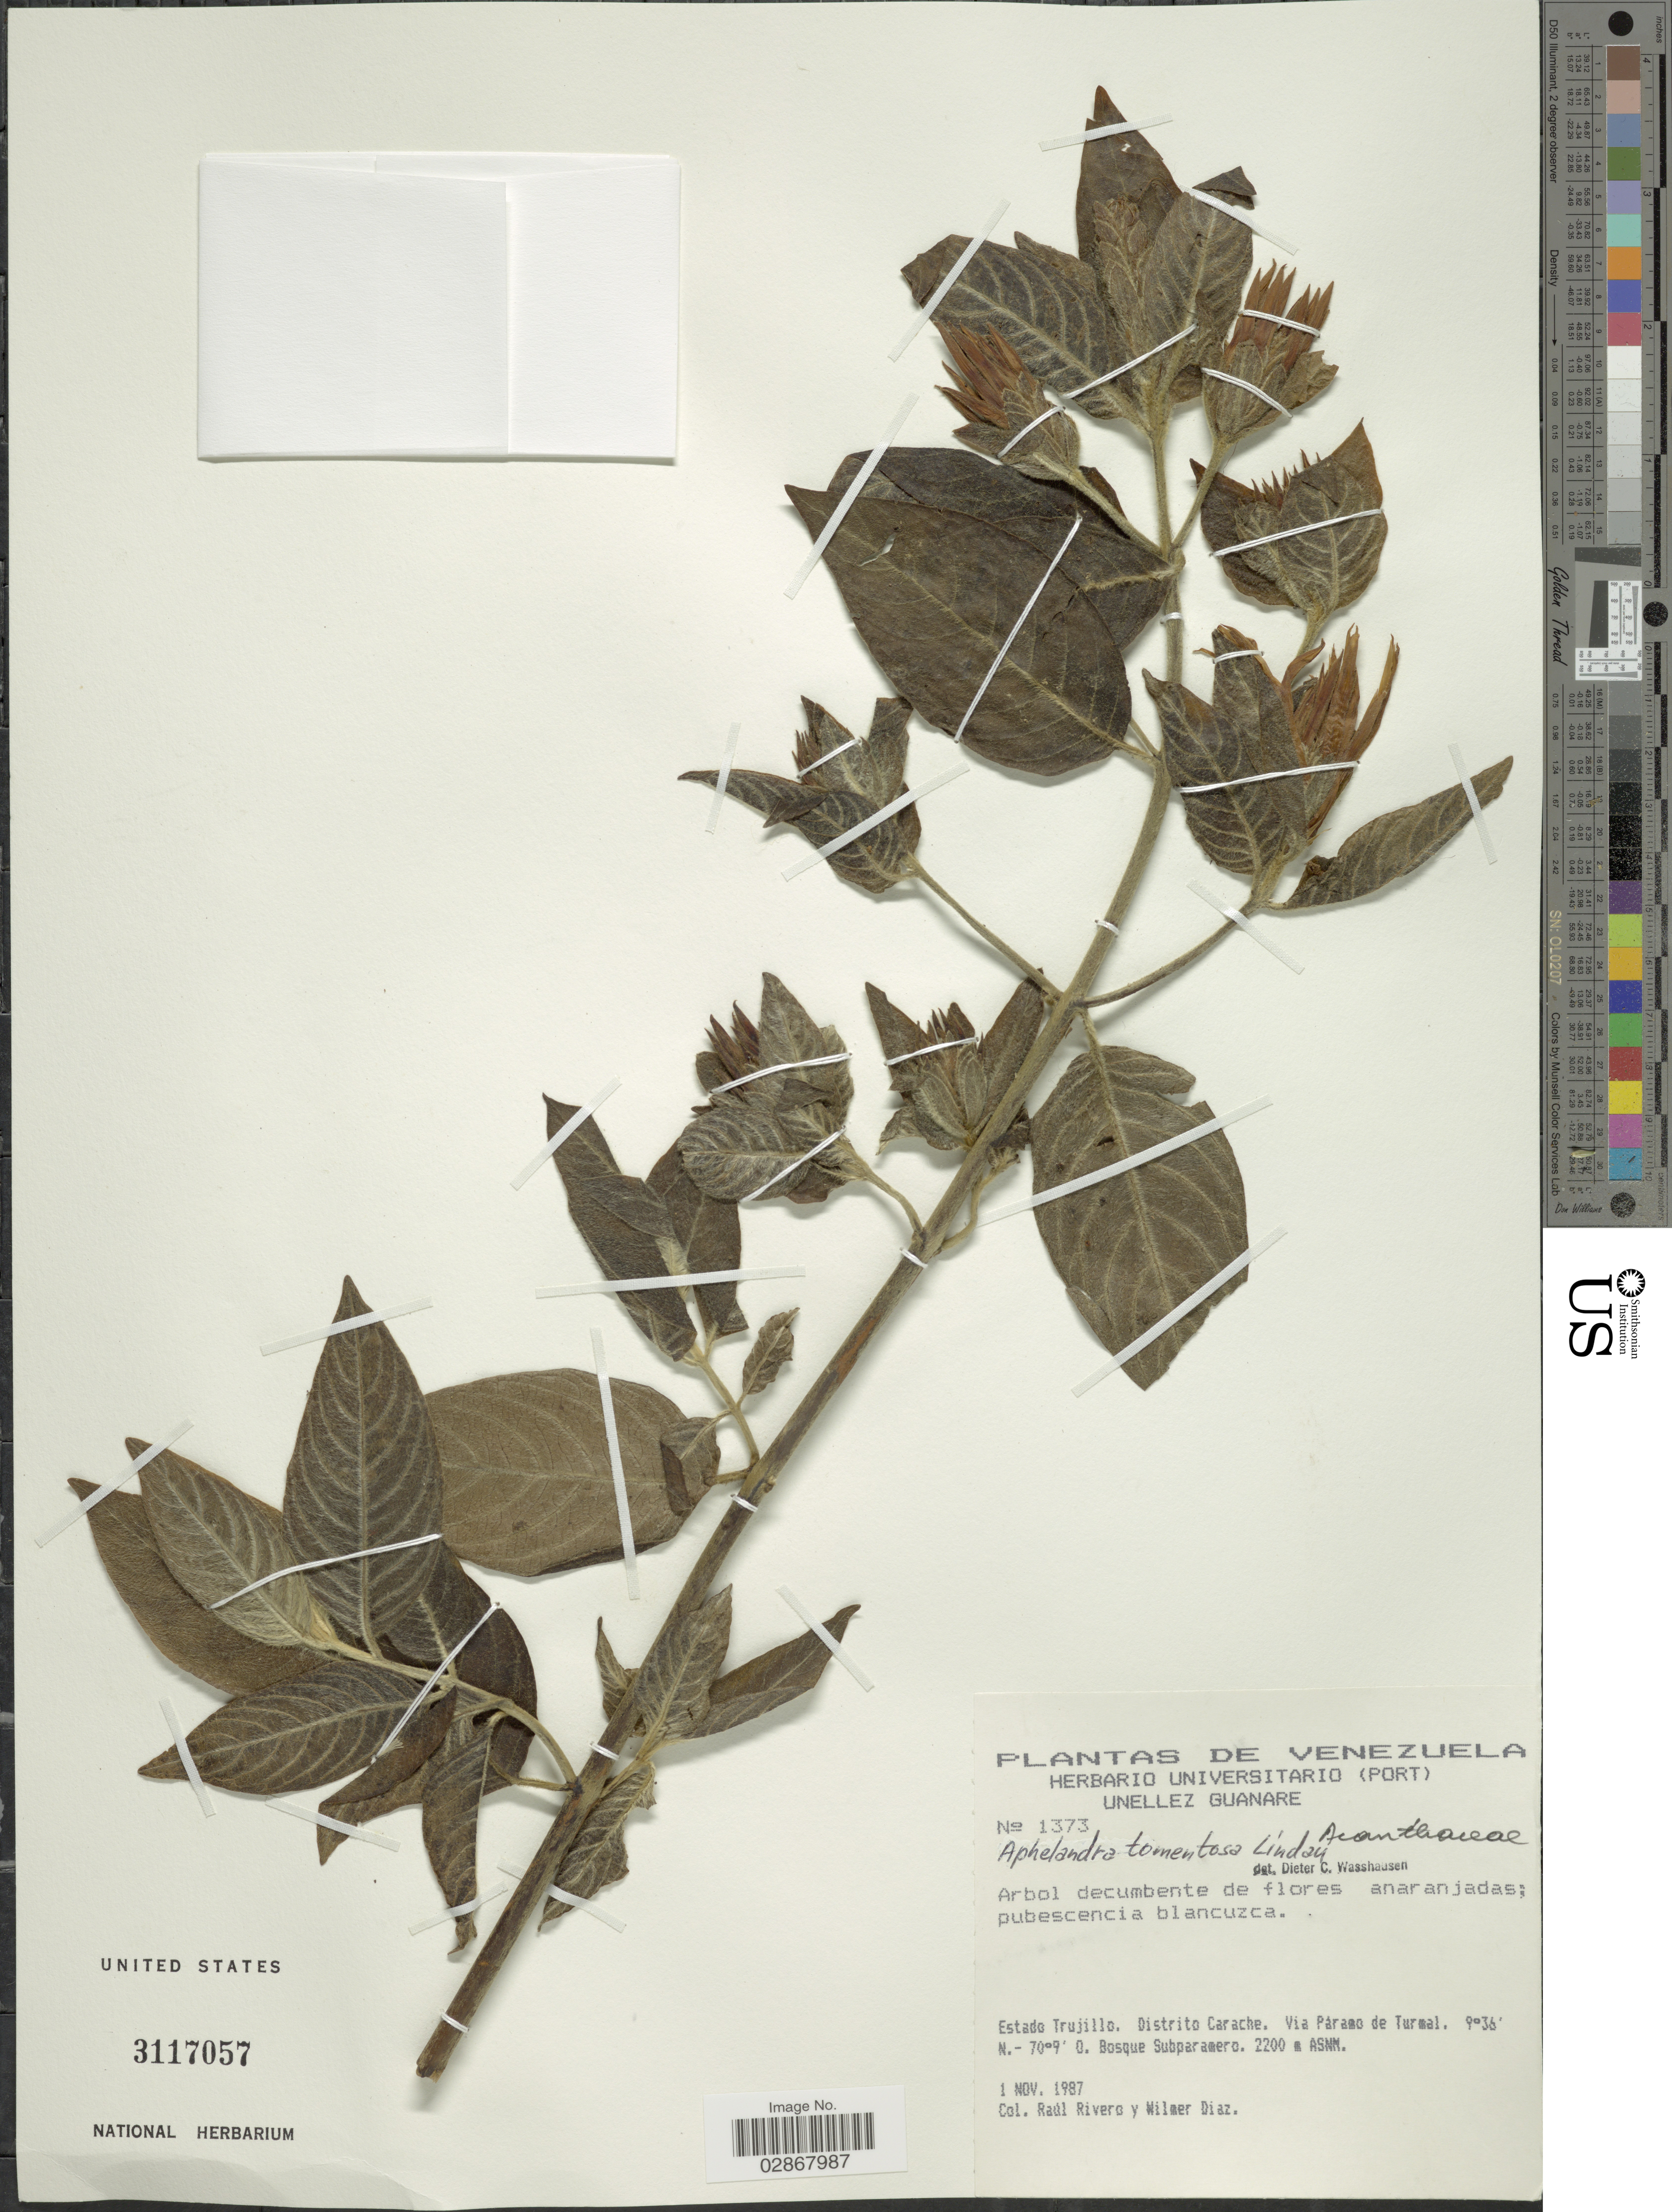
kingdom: Plantae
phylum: Tracheophyta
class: Magnoliopsida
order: Lamiales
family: Acanthaceae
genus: Aphelandra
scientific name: Aphelandra tomentosa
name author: Lindau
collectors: R. Rivero & W. Díaz P.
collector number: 1373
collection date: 1987-11-01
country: Venezuela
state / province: Trujillo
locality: Distrito Carache. Via Páramo de Turmal.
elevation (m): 2200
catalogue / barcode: US 3117057